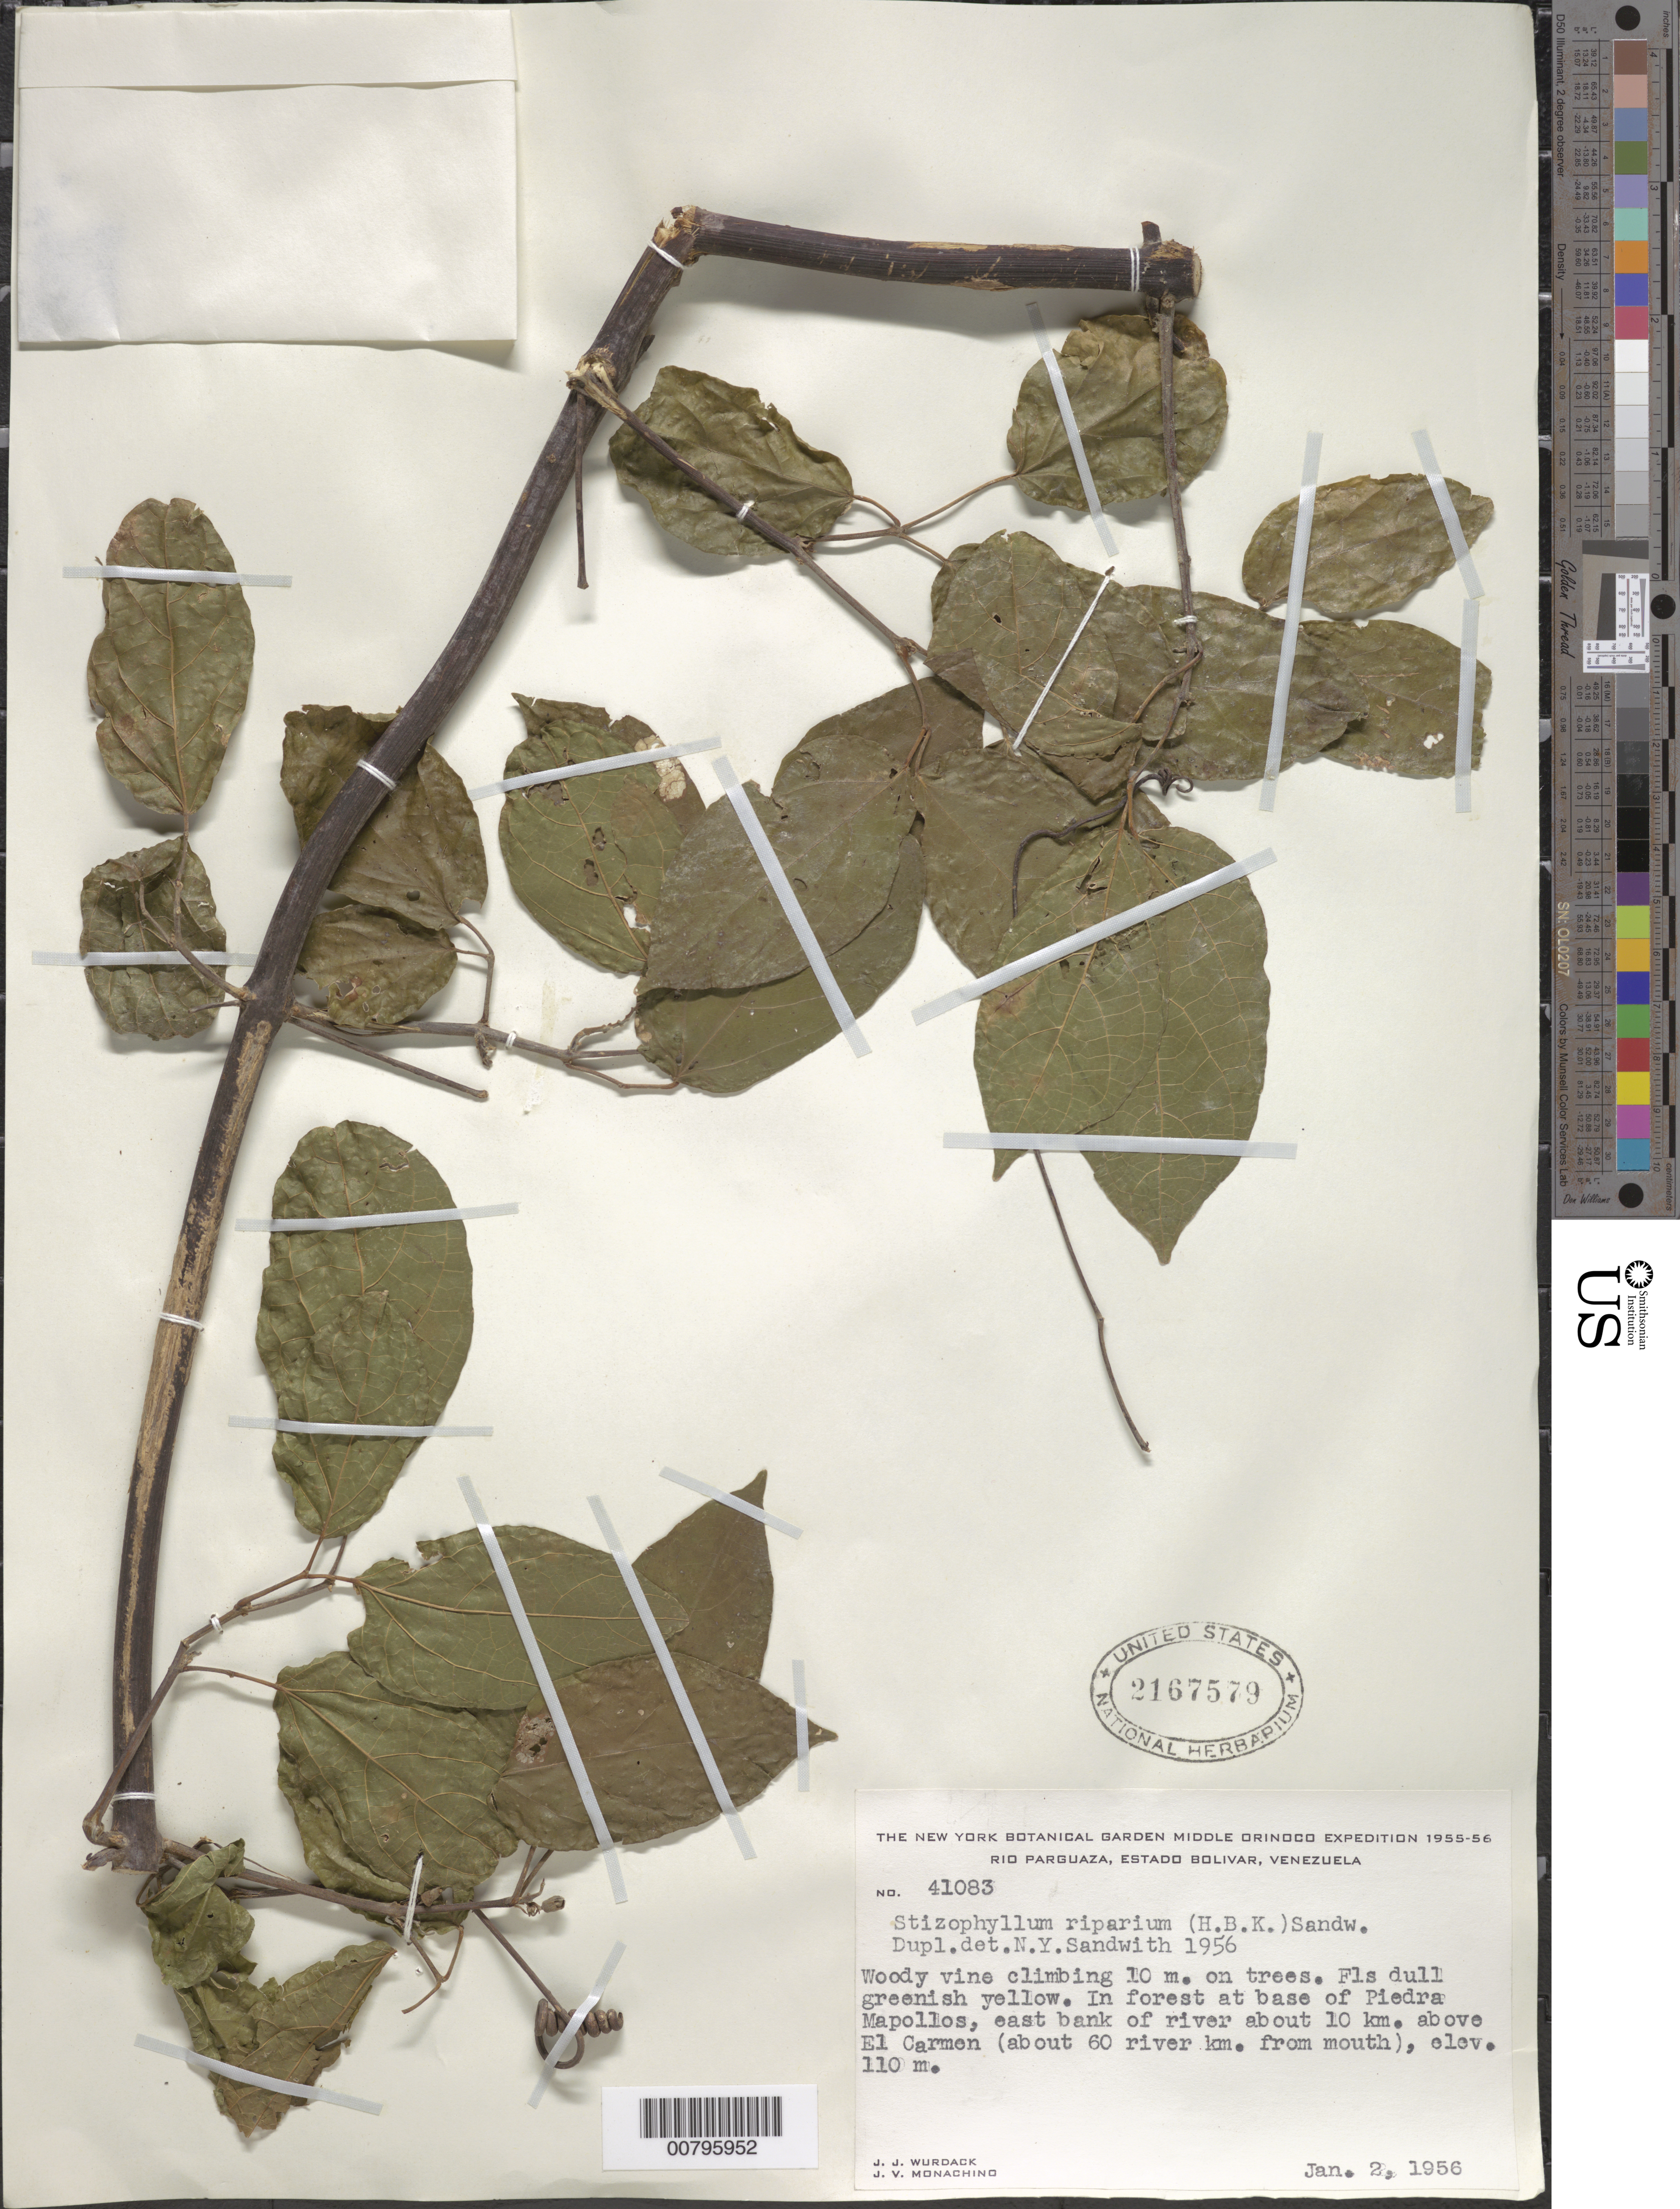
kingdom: Plantae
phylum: Tracheophyta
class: Magnoliopsida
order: Lamiales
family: Bignoniaceae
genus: Stizophyllum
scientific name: Stizophyllum riparium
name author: (Kunth) Sandwith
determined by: Sandwith, N. Y.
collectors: J. J. Wurdack & J. V. Monachino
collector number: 41083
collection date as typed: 2-Jan-56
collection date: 1956-01-02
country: Venezuela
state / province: Bolívar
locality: Piedra Mapollas, 10 km above El Carmen on Río Parguaza, about 60 km from river mouth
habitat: Forest along river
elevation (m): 110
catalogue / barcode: US 2167579